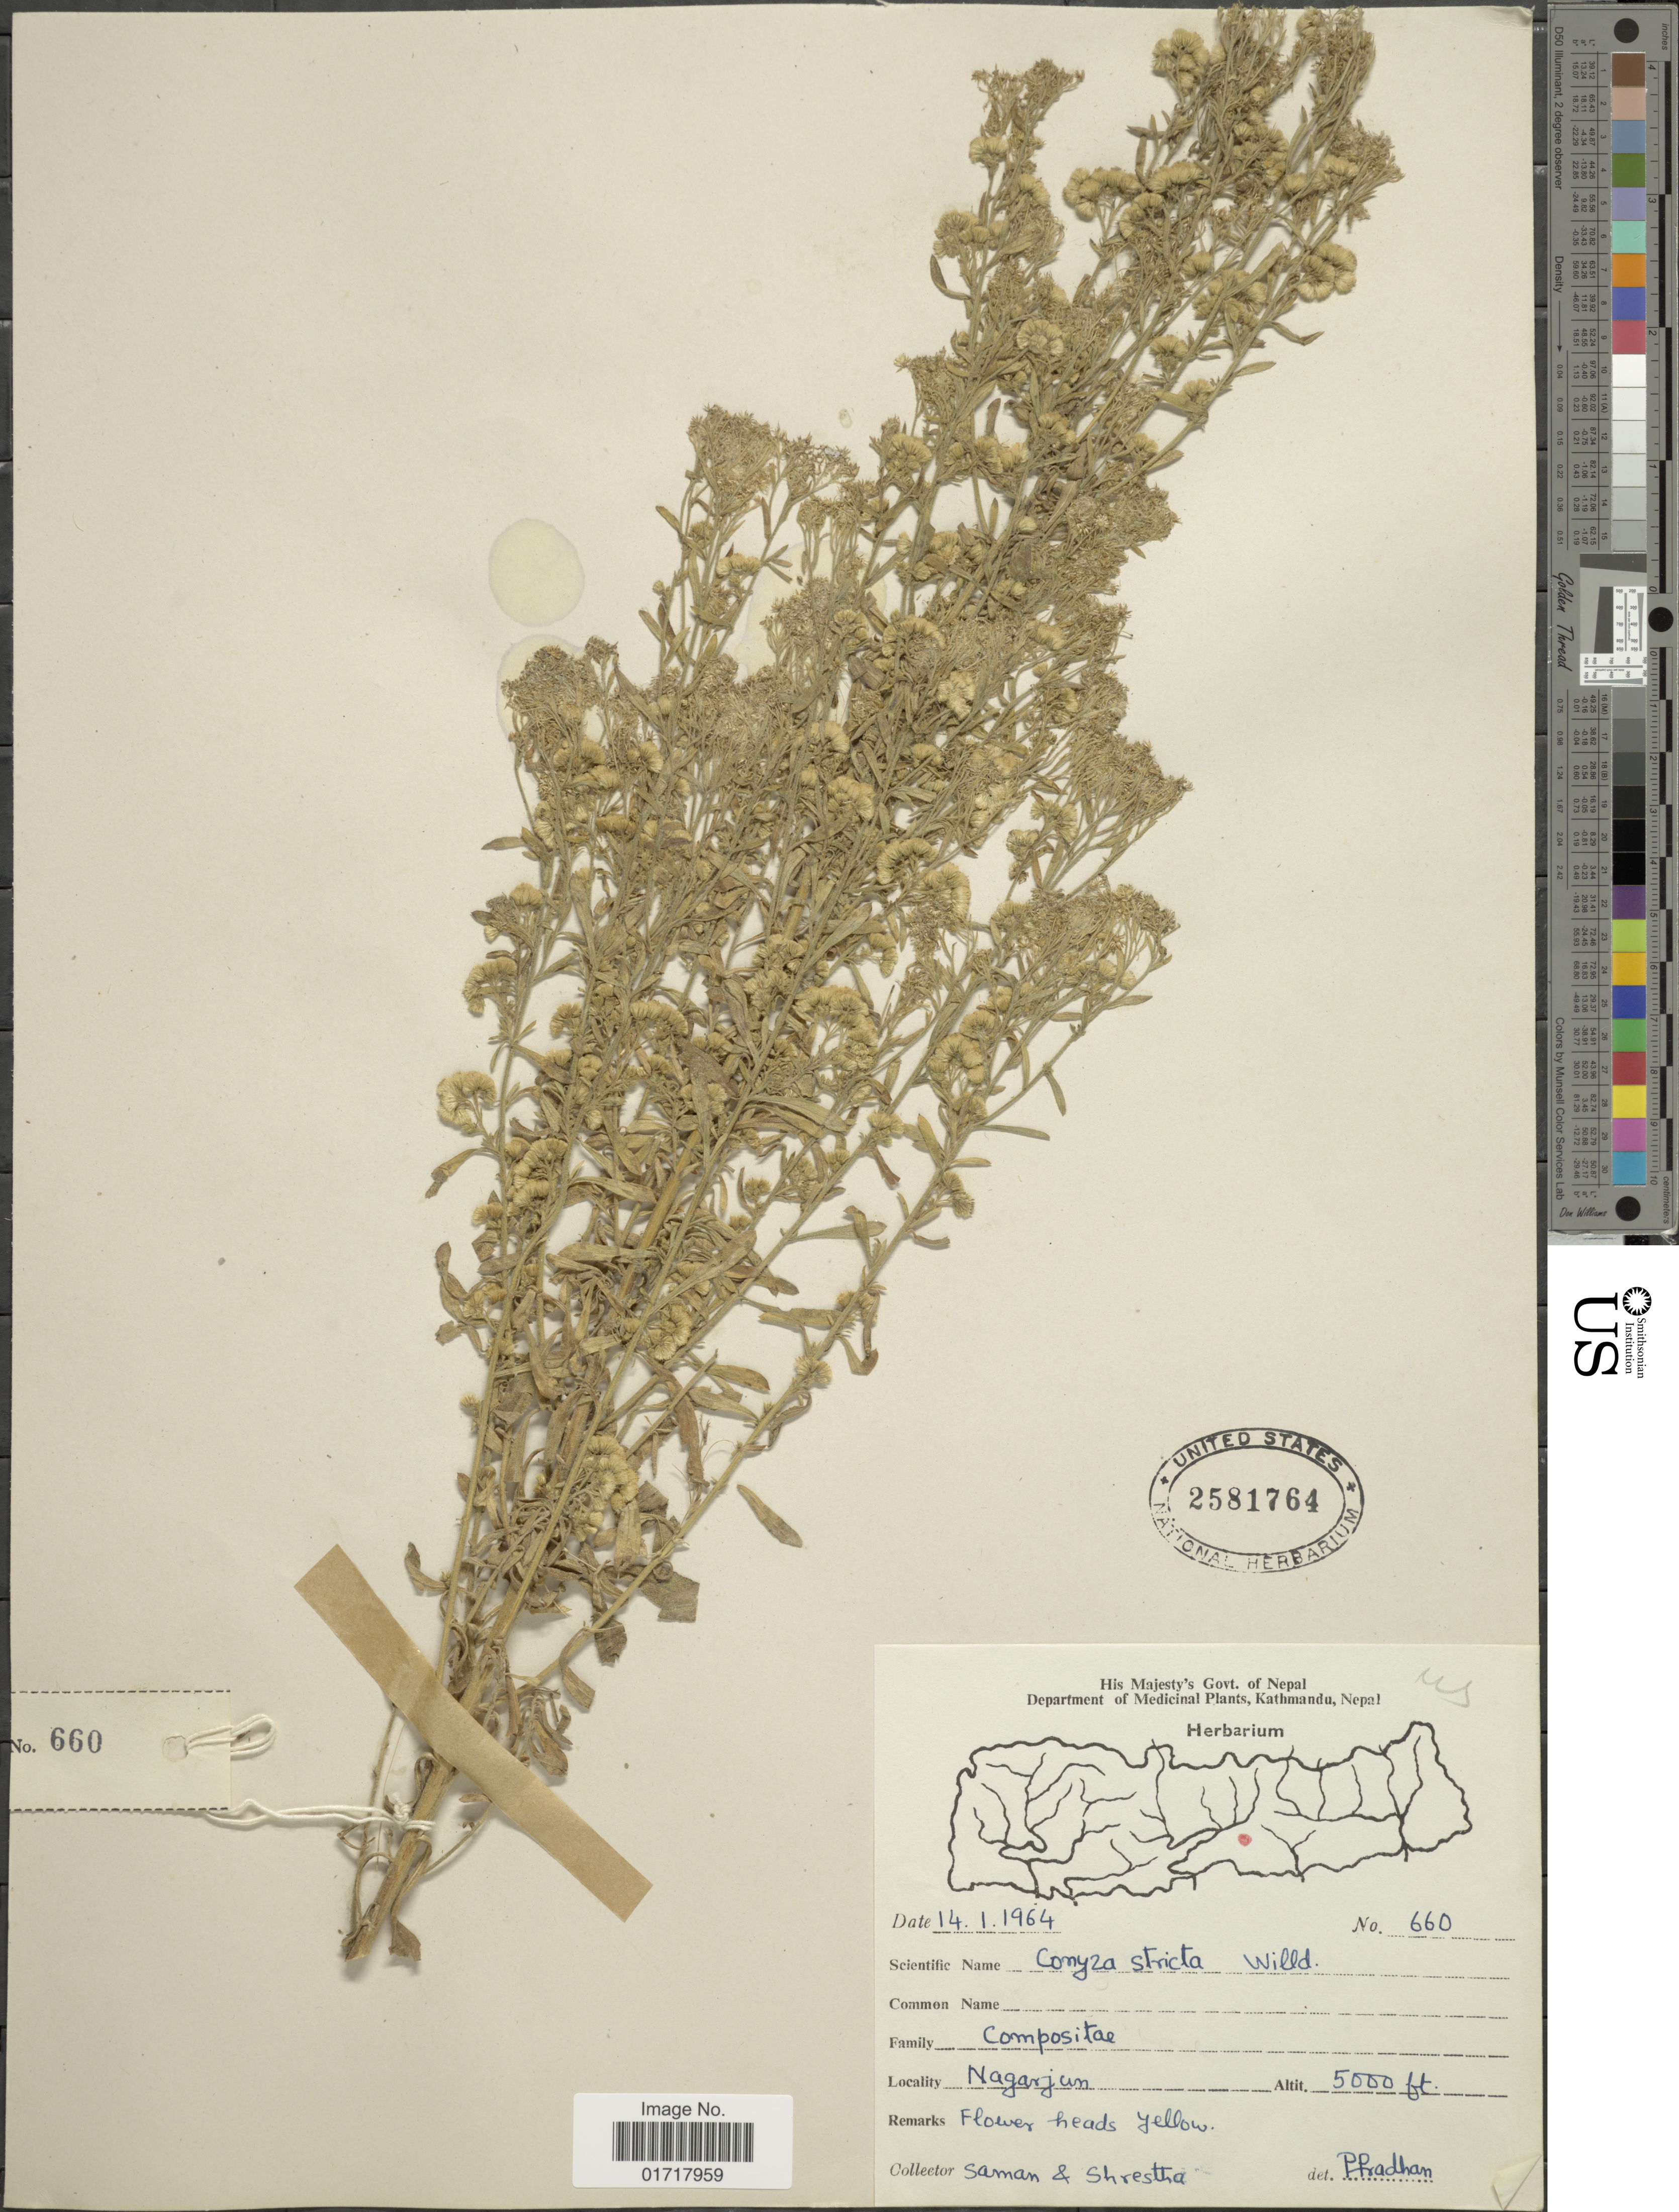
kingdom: Plantae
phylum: Tracheophyta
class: Magnoliopsida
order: Asterales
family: Asteraceae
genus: Conyza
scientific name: Conyza stricta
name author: (Chodat) Willd.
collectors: -. Saman & -. Shrestha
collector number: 660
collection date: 1964-01-14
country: Nepal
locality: Nagarjun.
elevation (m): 1524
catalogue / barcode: US 2581764